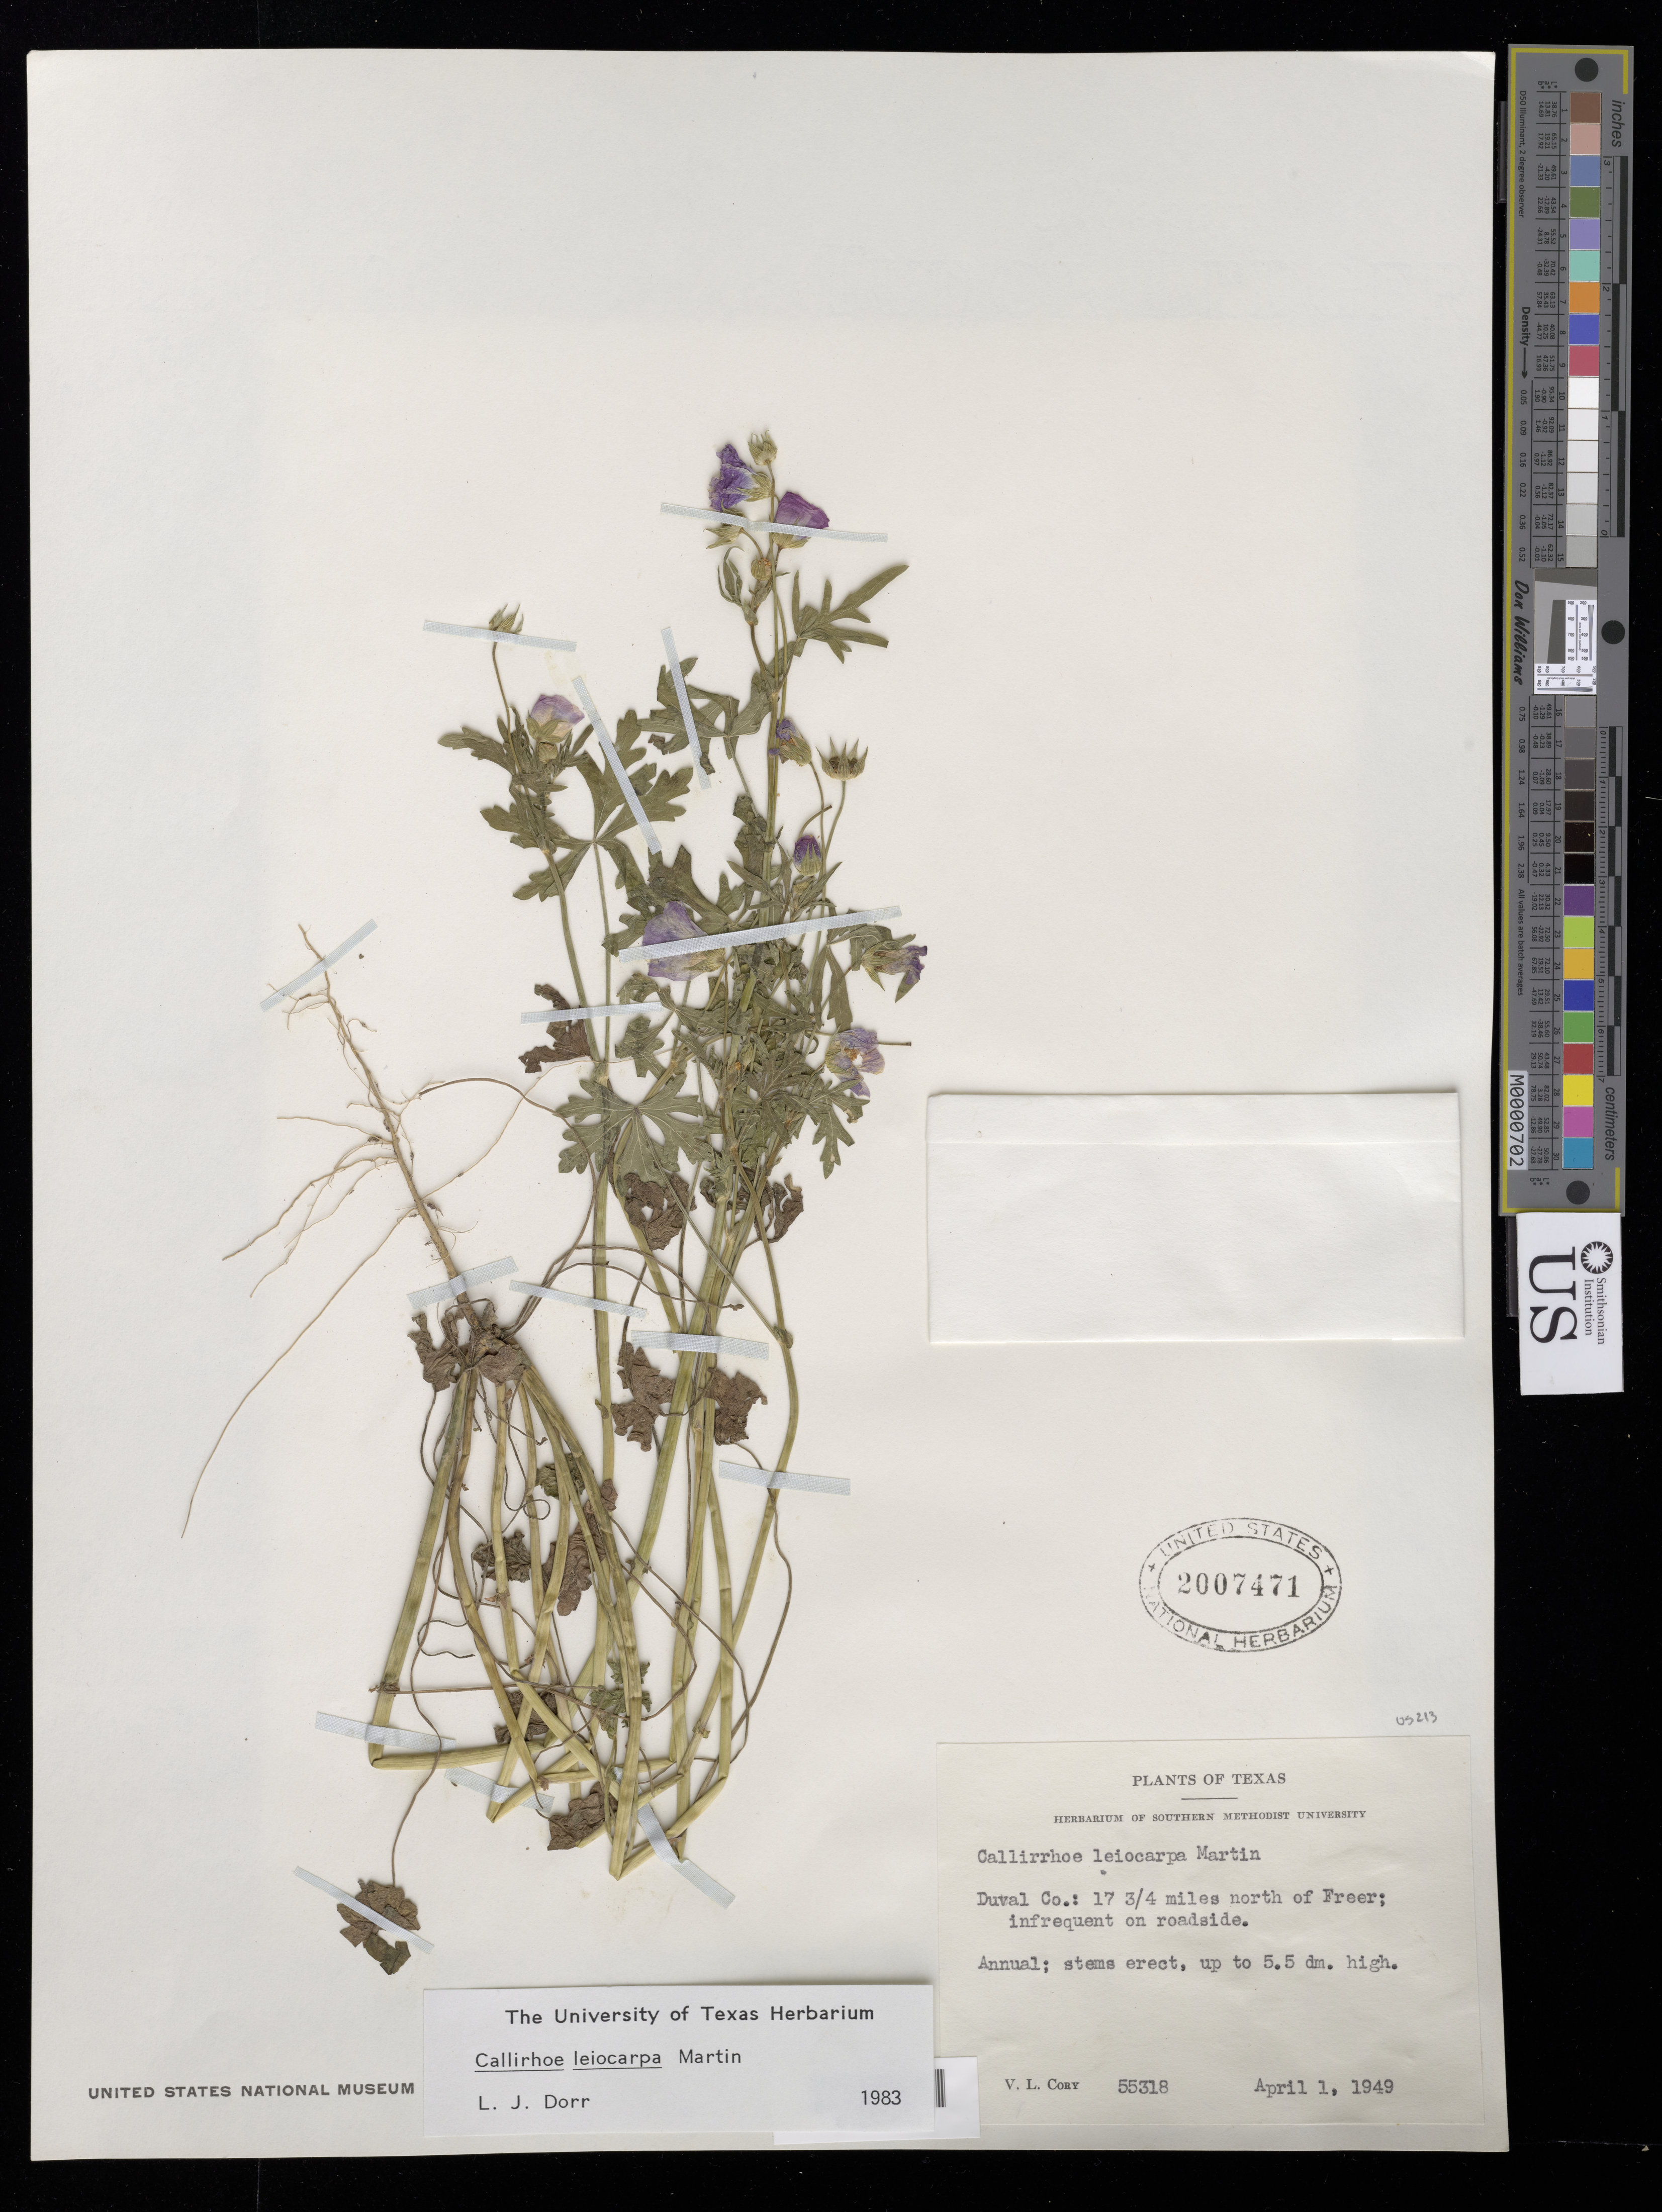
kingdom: Plantae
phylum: Tracheophyta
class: Magnoliopsida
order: Malvales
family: Malvaceae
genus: Callirhoe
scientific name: Callirhoe leiocarpa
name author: R.F. Martin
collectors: V. Cory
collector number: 55318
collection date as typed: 1 Apr 1949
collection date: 1949-04-01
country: United States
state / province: Texas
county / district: Duval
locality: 17 3/4 mi N of Freer.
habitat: Roadside.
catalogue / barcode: US 2007471